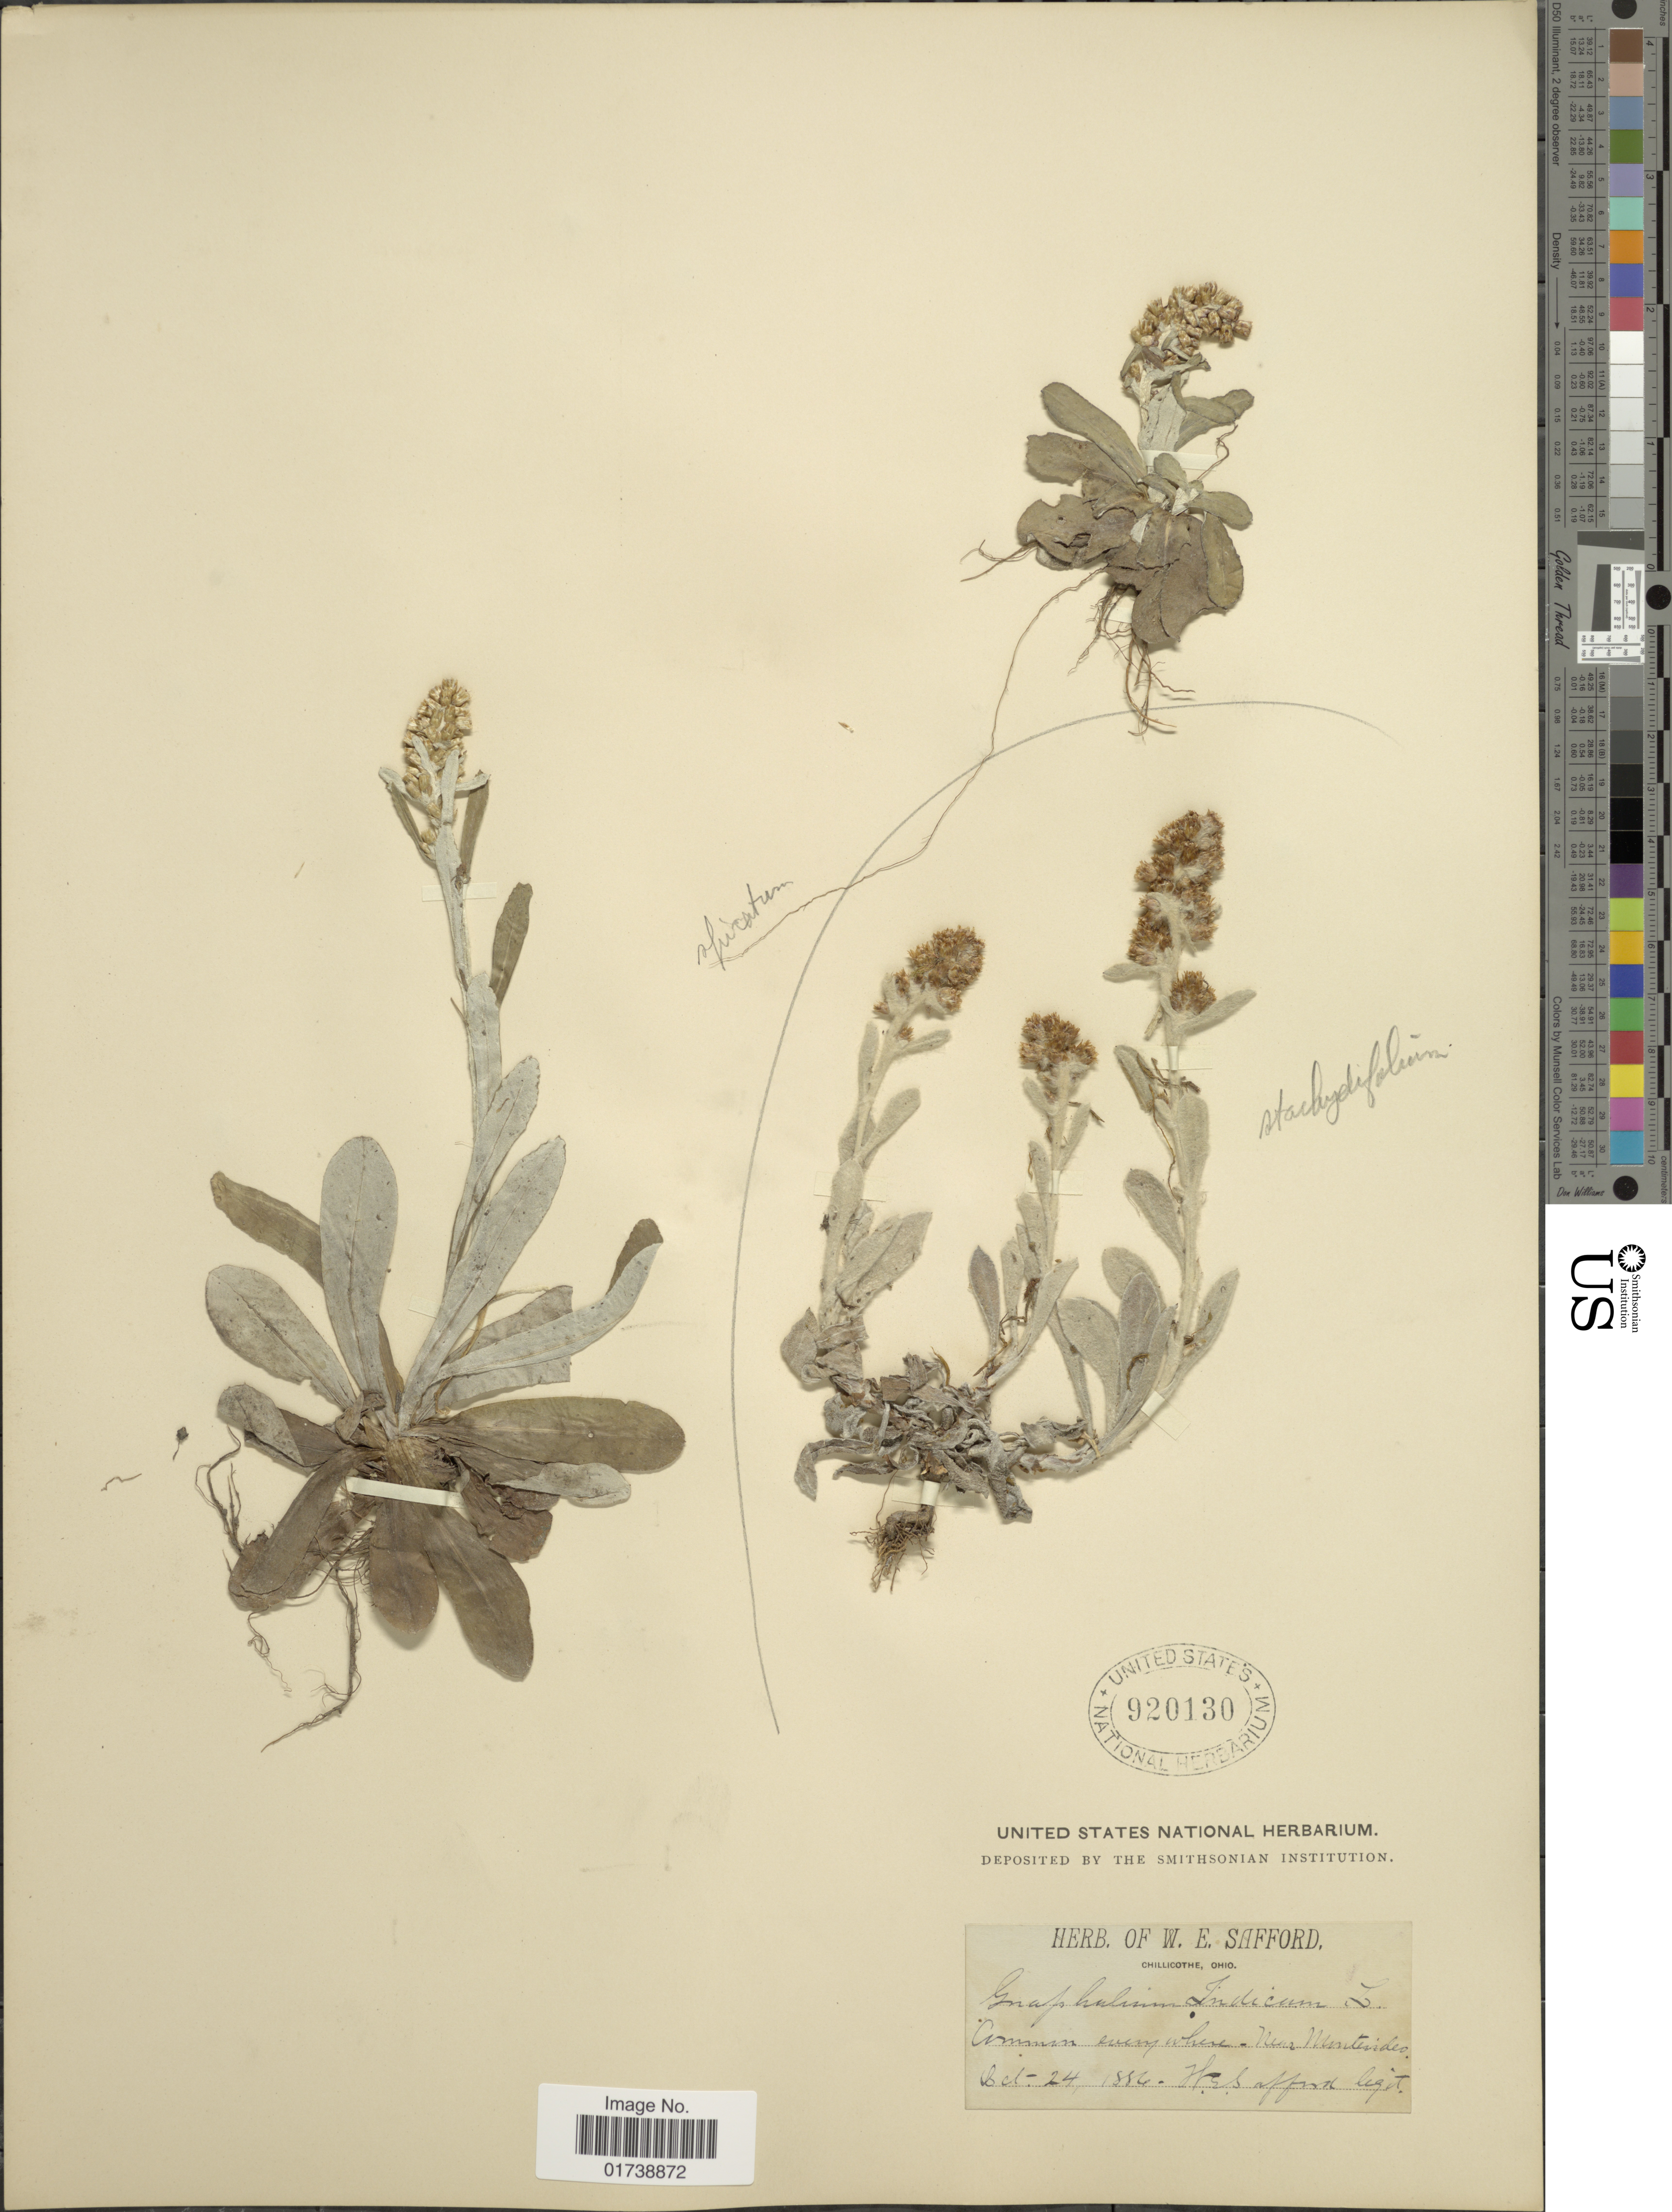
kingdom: Plantae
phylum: Tracheophyta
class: Magnoliopsida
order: Asterales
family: Asteraceae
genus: Gamochaeta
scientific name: Gamochaeta stachydifolia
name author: (Lam.) Cabrera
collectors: W. E. Safford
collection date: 1886-10-24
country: Uruguay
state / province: Montevideo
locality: Common everywhere, near Montevideo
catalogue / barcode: US 920130